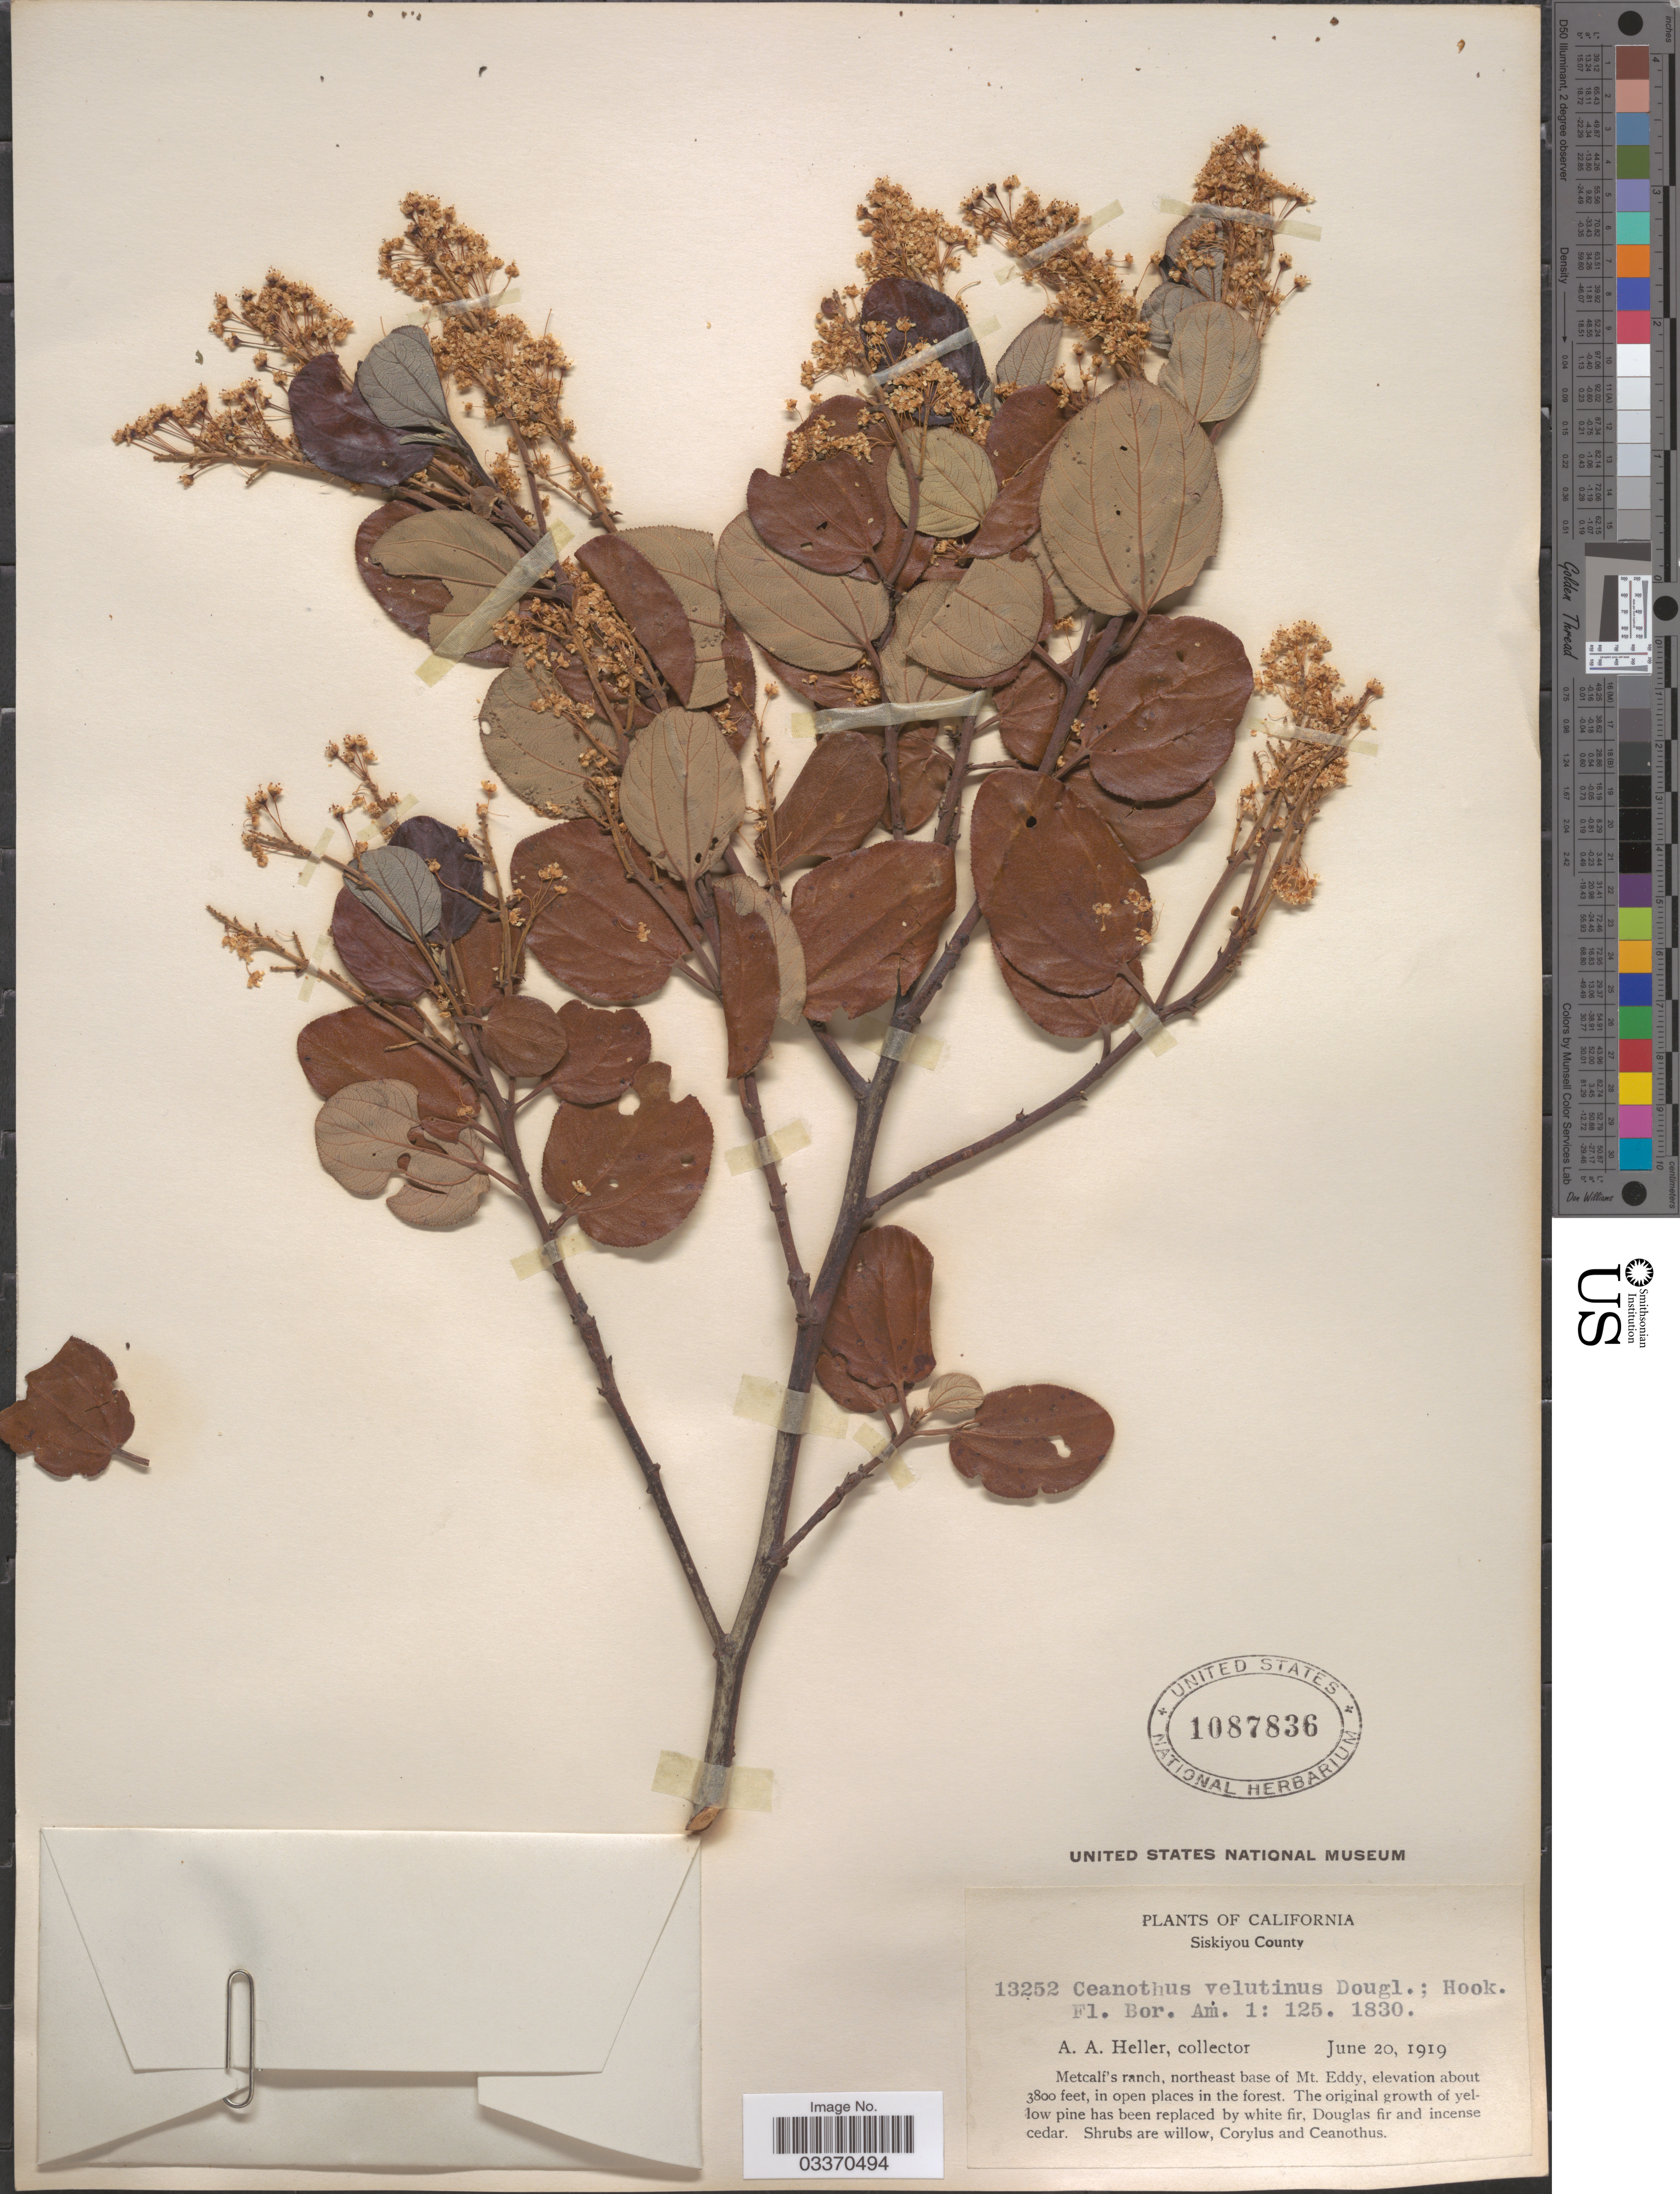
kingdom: Plantae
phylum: Tracheophyta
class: Magnoliopsida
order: Rosales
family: Rhamnaceae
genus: Ceanothus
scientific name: Ceanothus velutinus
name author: Douglas ex Hook.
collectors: A. A. Heller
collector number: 13252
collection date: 1919-06-20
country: United States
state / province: California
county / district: Siskiyou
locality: Siskiyou County. Metcalf's ranch, northeast base of Mt. Eddy.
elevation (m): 1158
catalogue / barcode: US 1087836